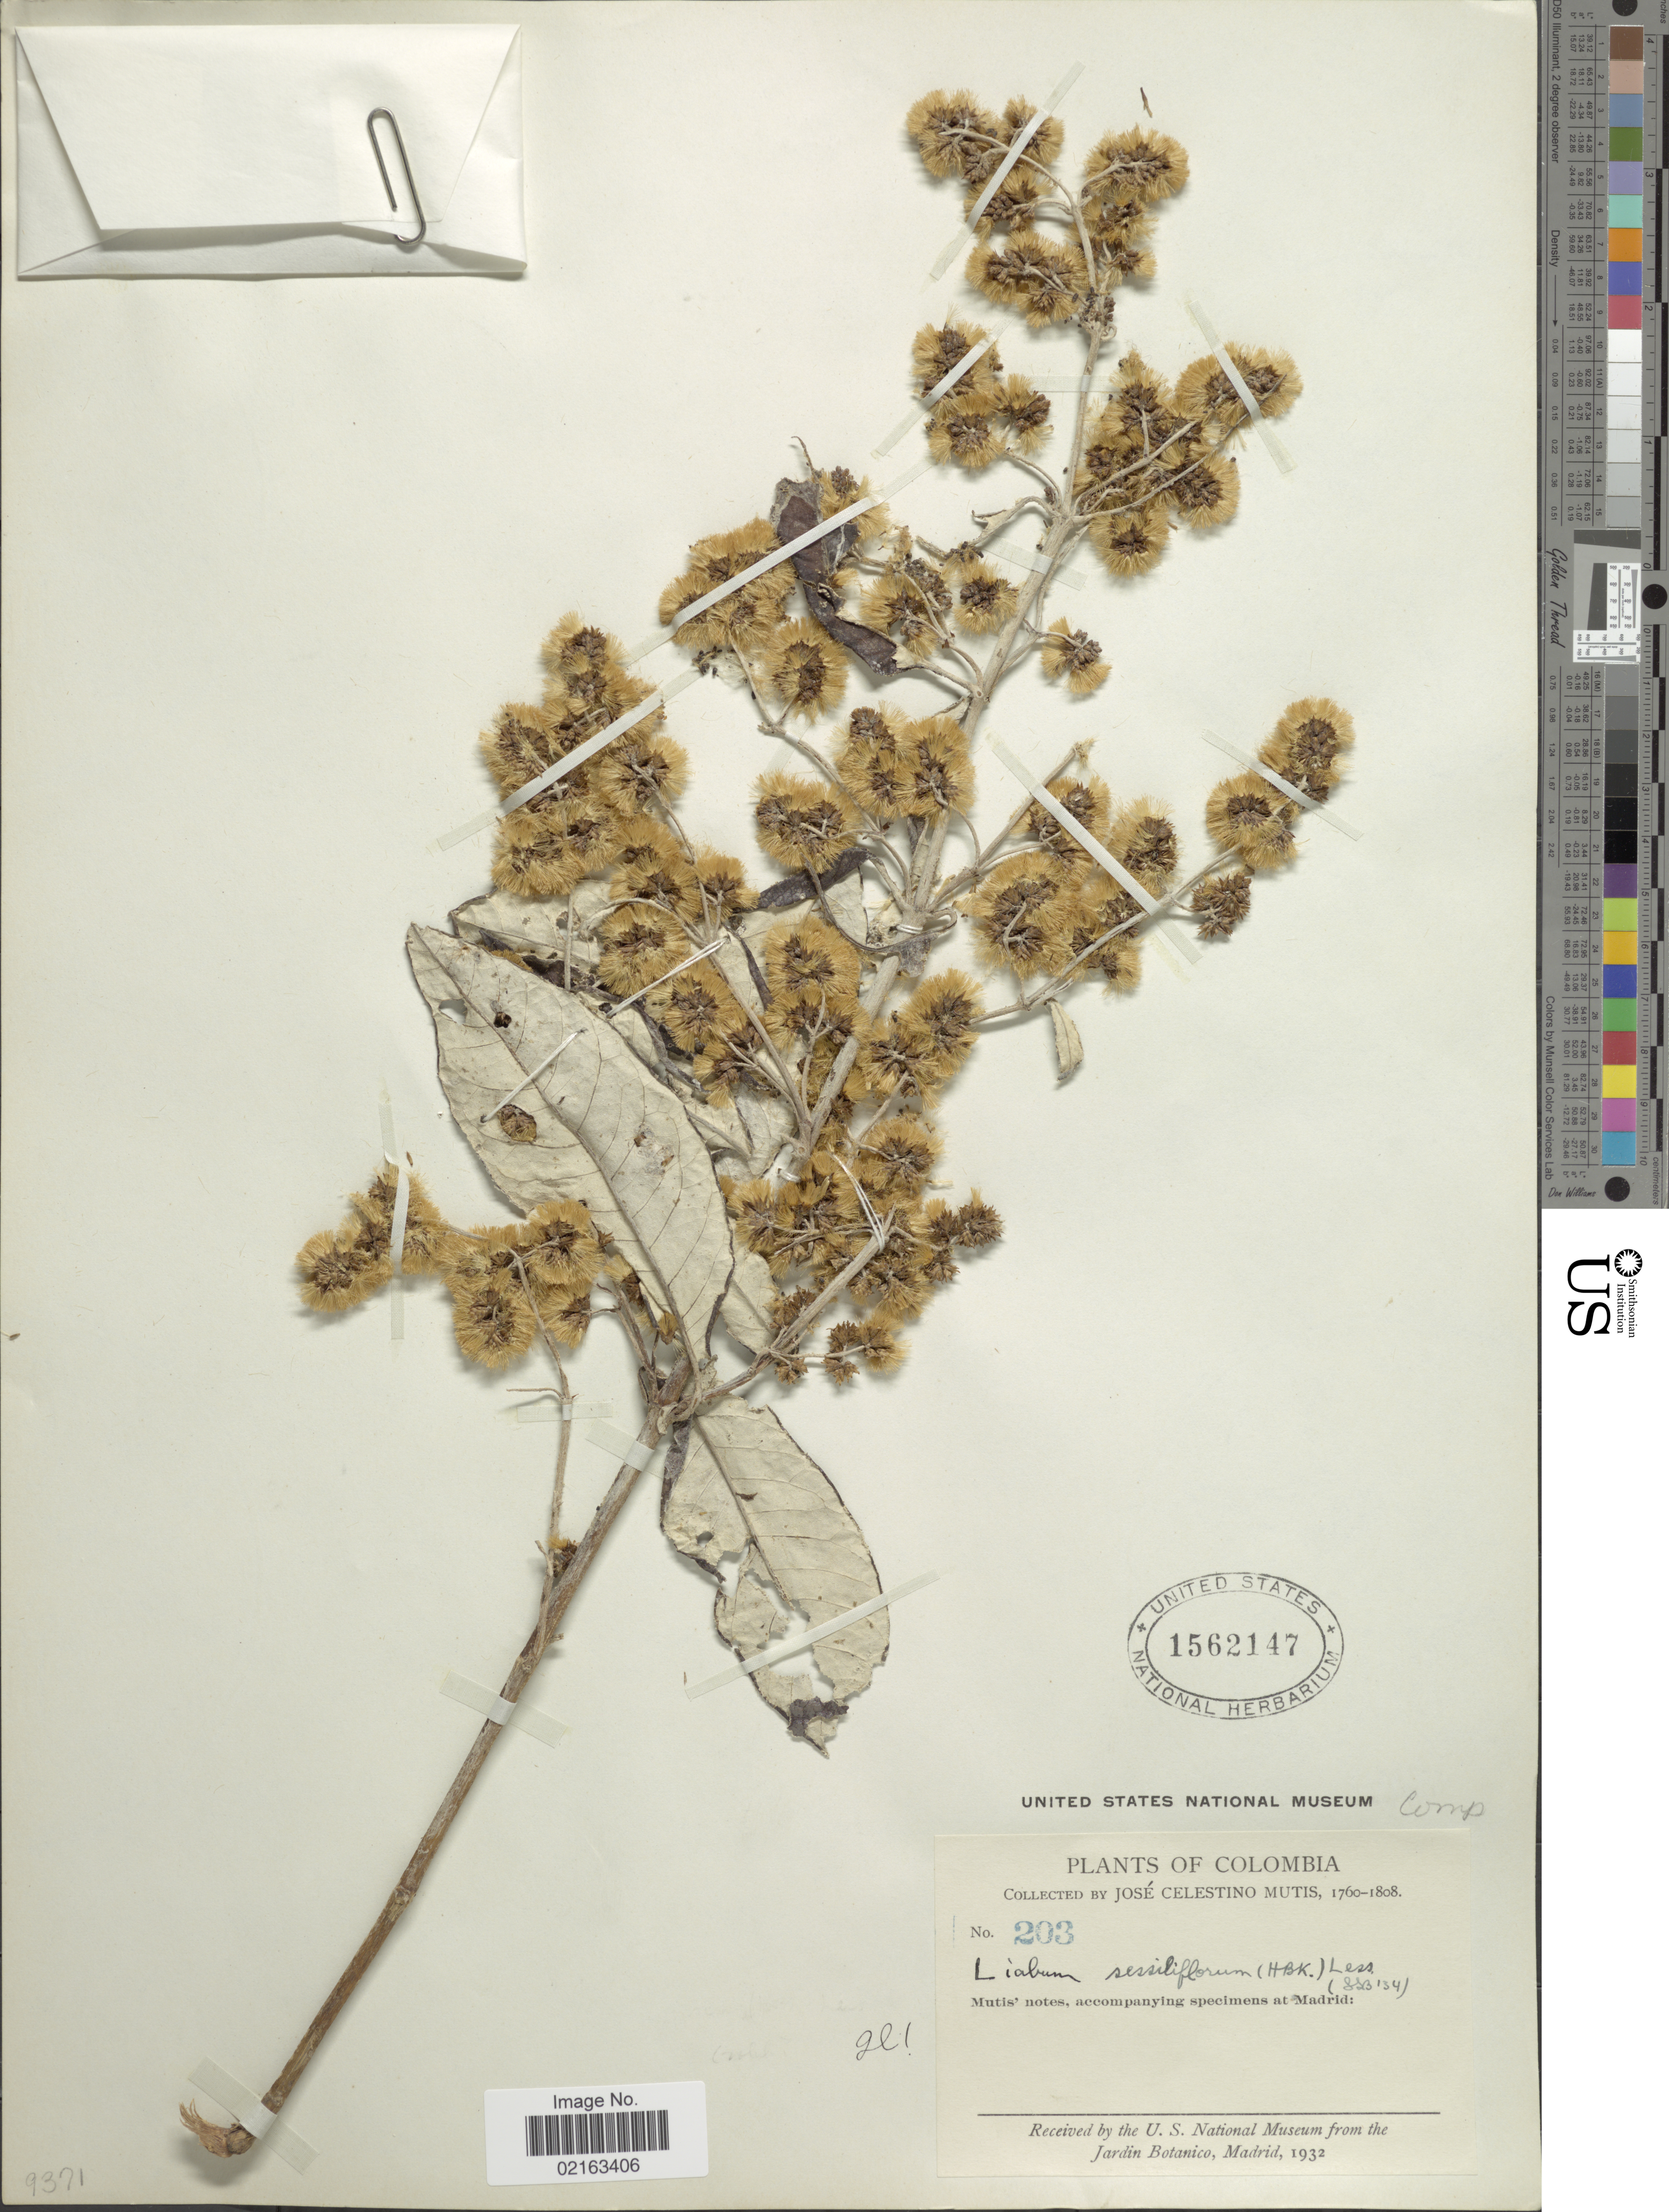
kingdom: Plantae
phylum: Tracheophyta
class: Magnoliopsida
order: Asterales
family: Asteraceae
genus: Oligactis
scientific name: Oligactis sessiliflora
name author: (Kunth) H. Rob. & Brettell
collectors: J. C. B. Mutis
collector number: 203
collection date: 1760/1808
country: Colombia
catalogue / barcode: US 1562147